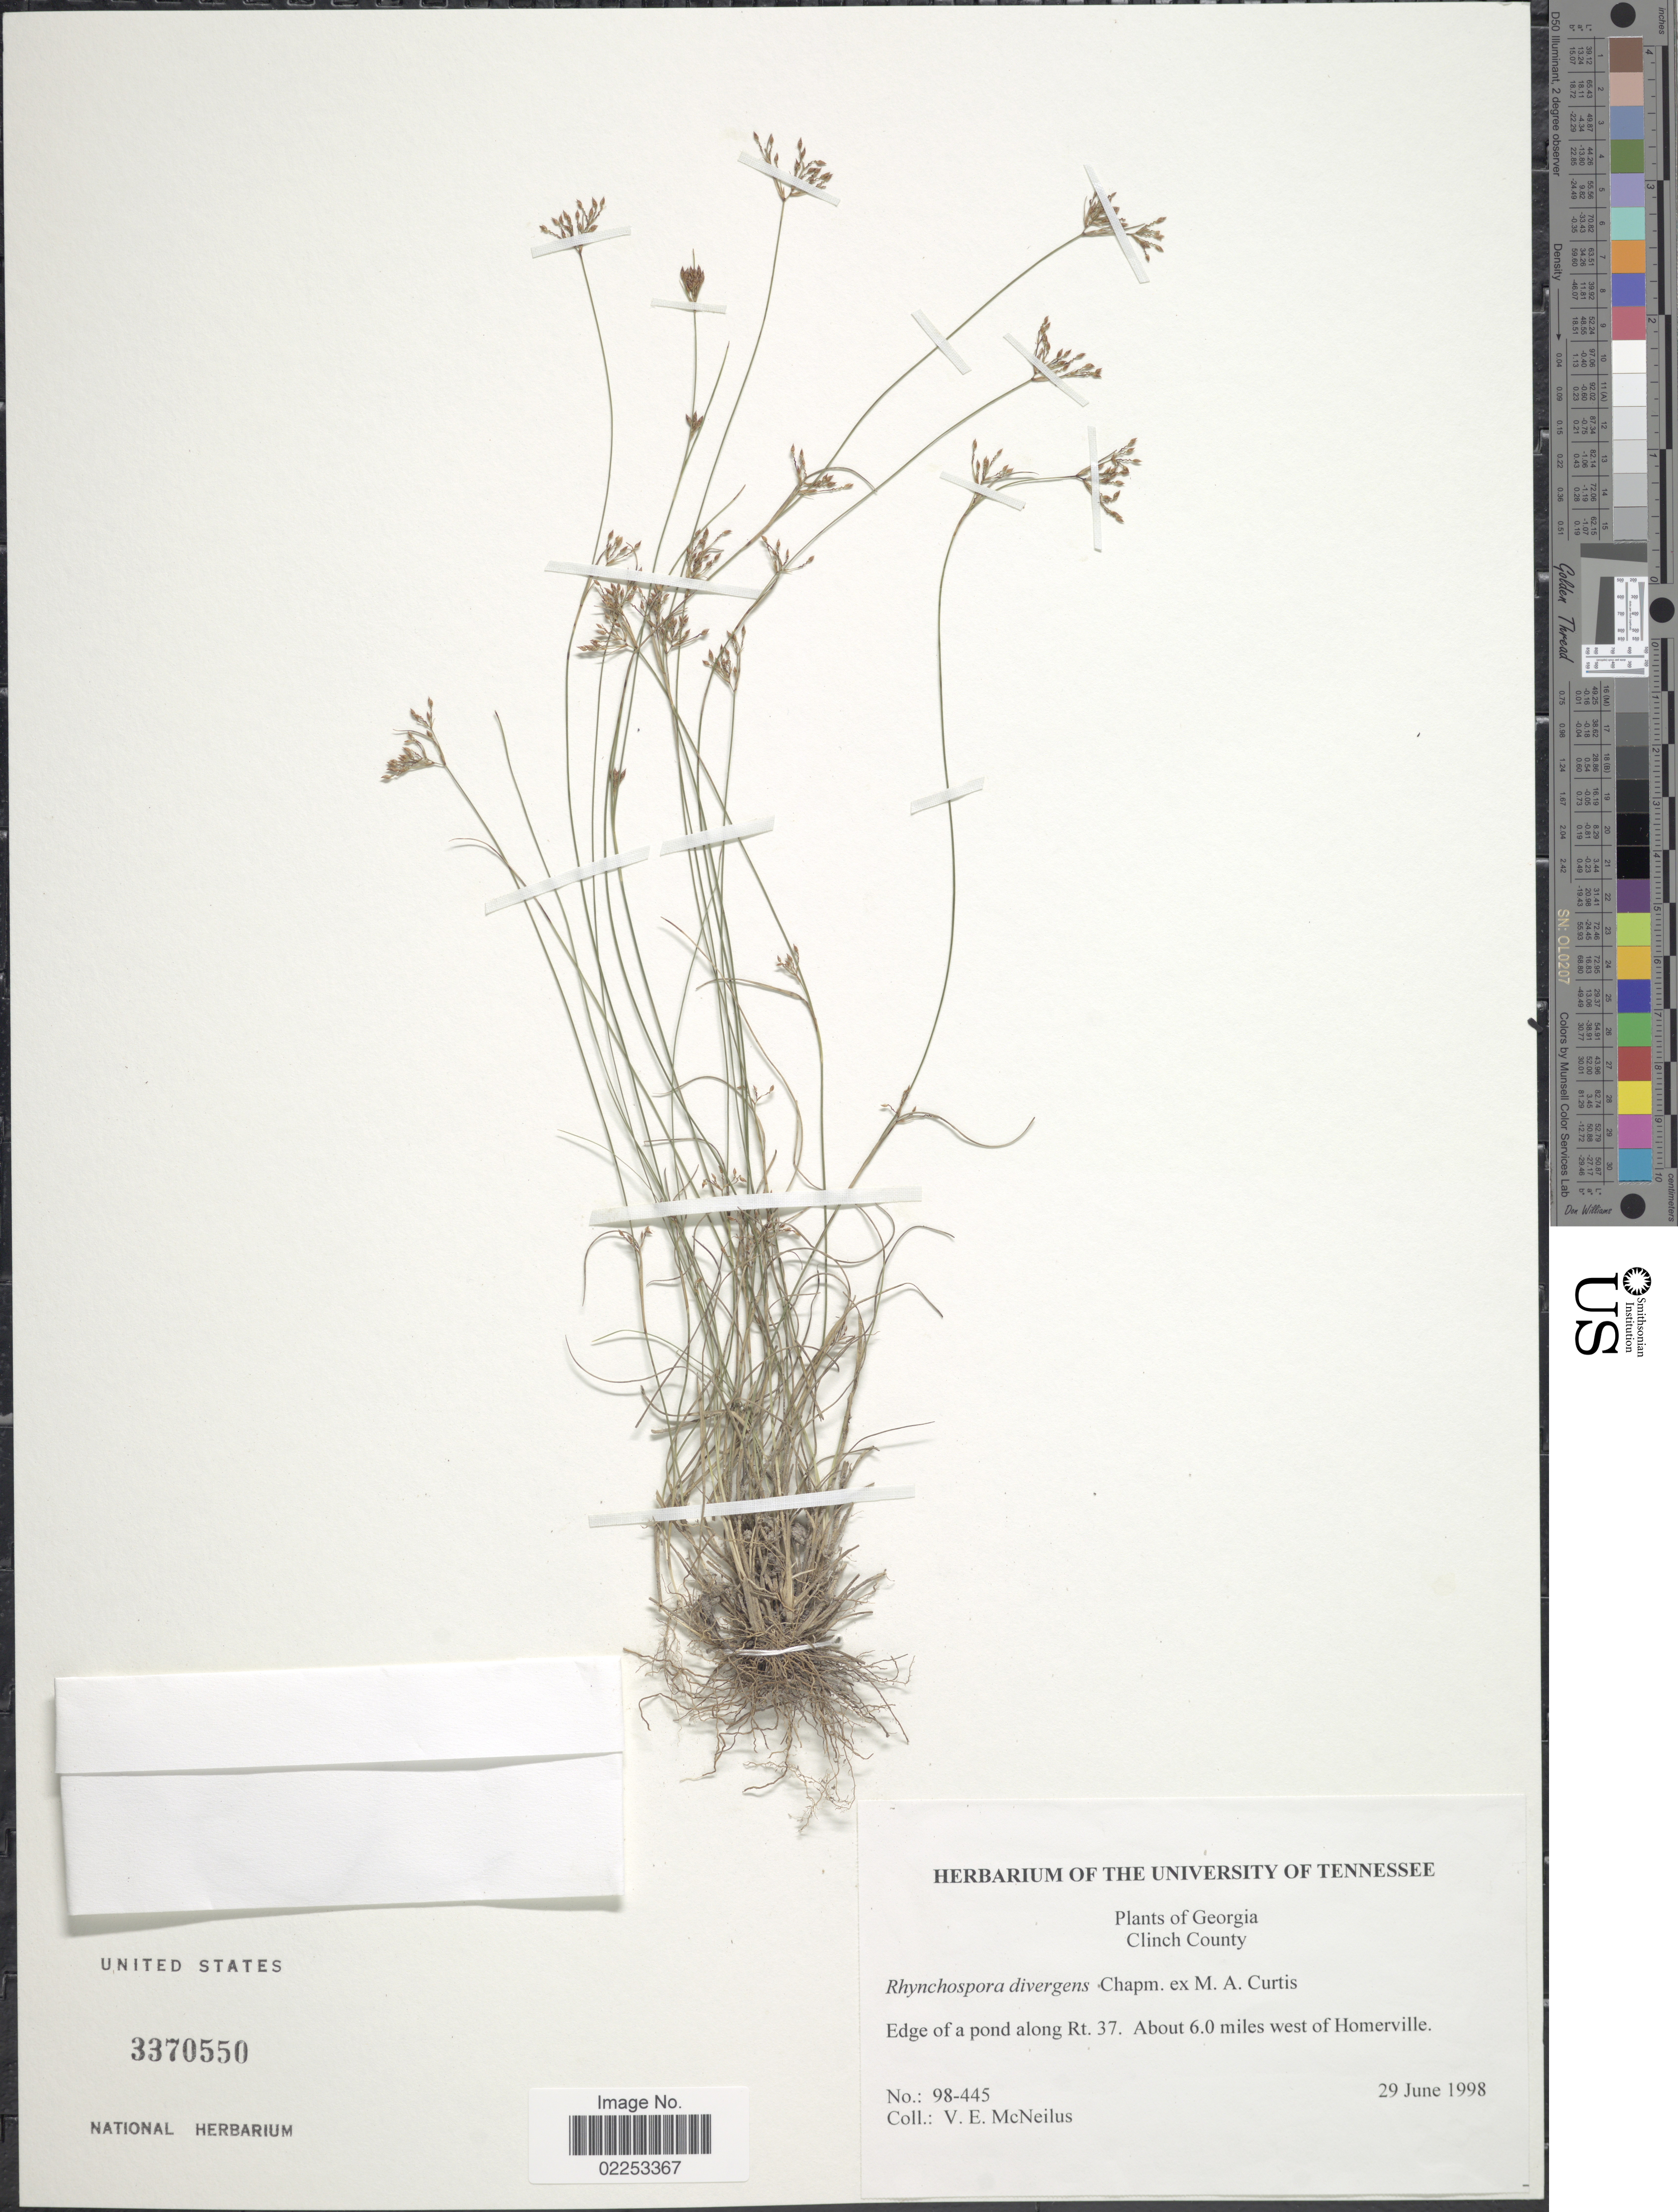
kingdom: Plantae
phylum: Tracheophyta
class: Liliopsida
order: Poales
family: Cyperaceae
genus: Rhynchospora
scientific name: Rhynchospora divergens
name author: Chapm. ex M.A. Curtis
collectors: V. Mcneilus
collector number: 98-445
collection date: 1998-06-29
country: United States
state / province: Georgia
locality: Clinch County, Edge of a pond along Rt 37. About 6.0 miles west of Homerville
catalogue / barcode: US 3370550